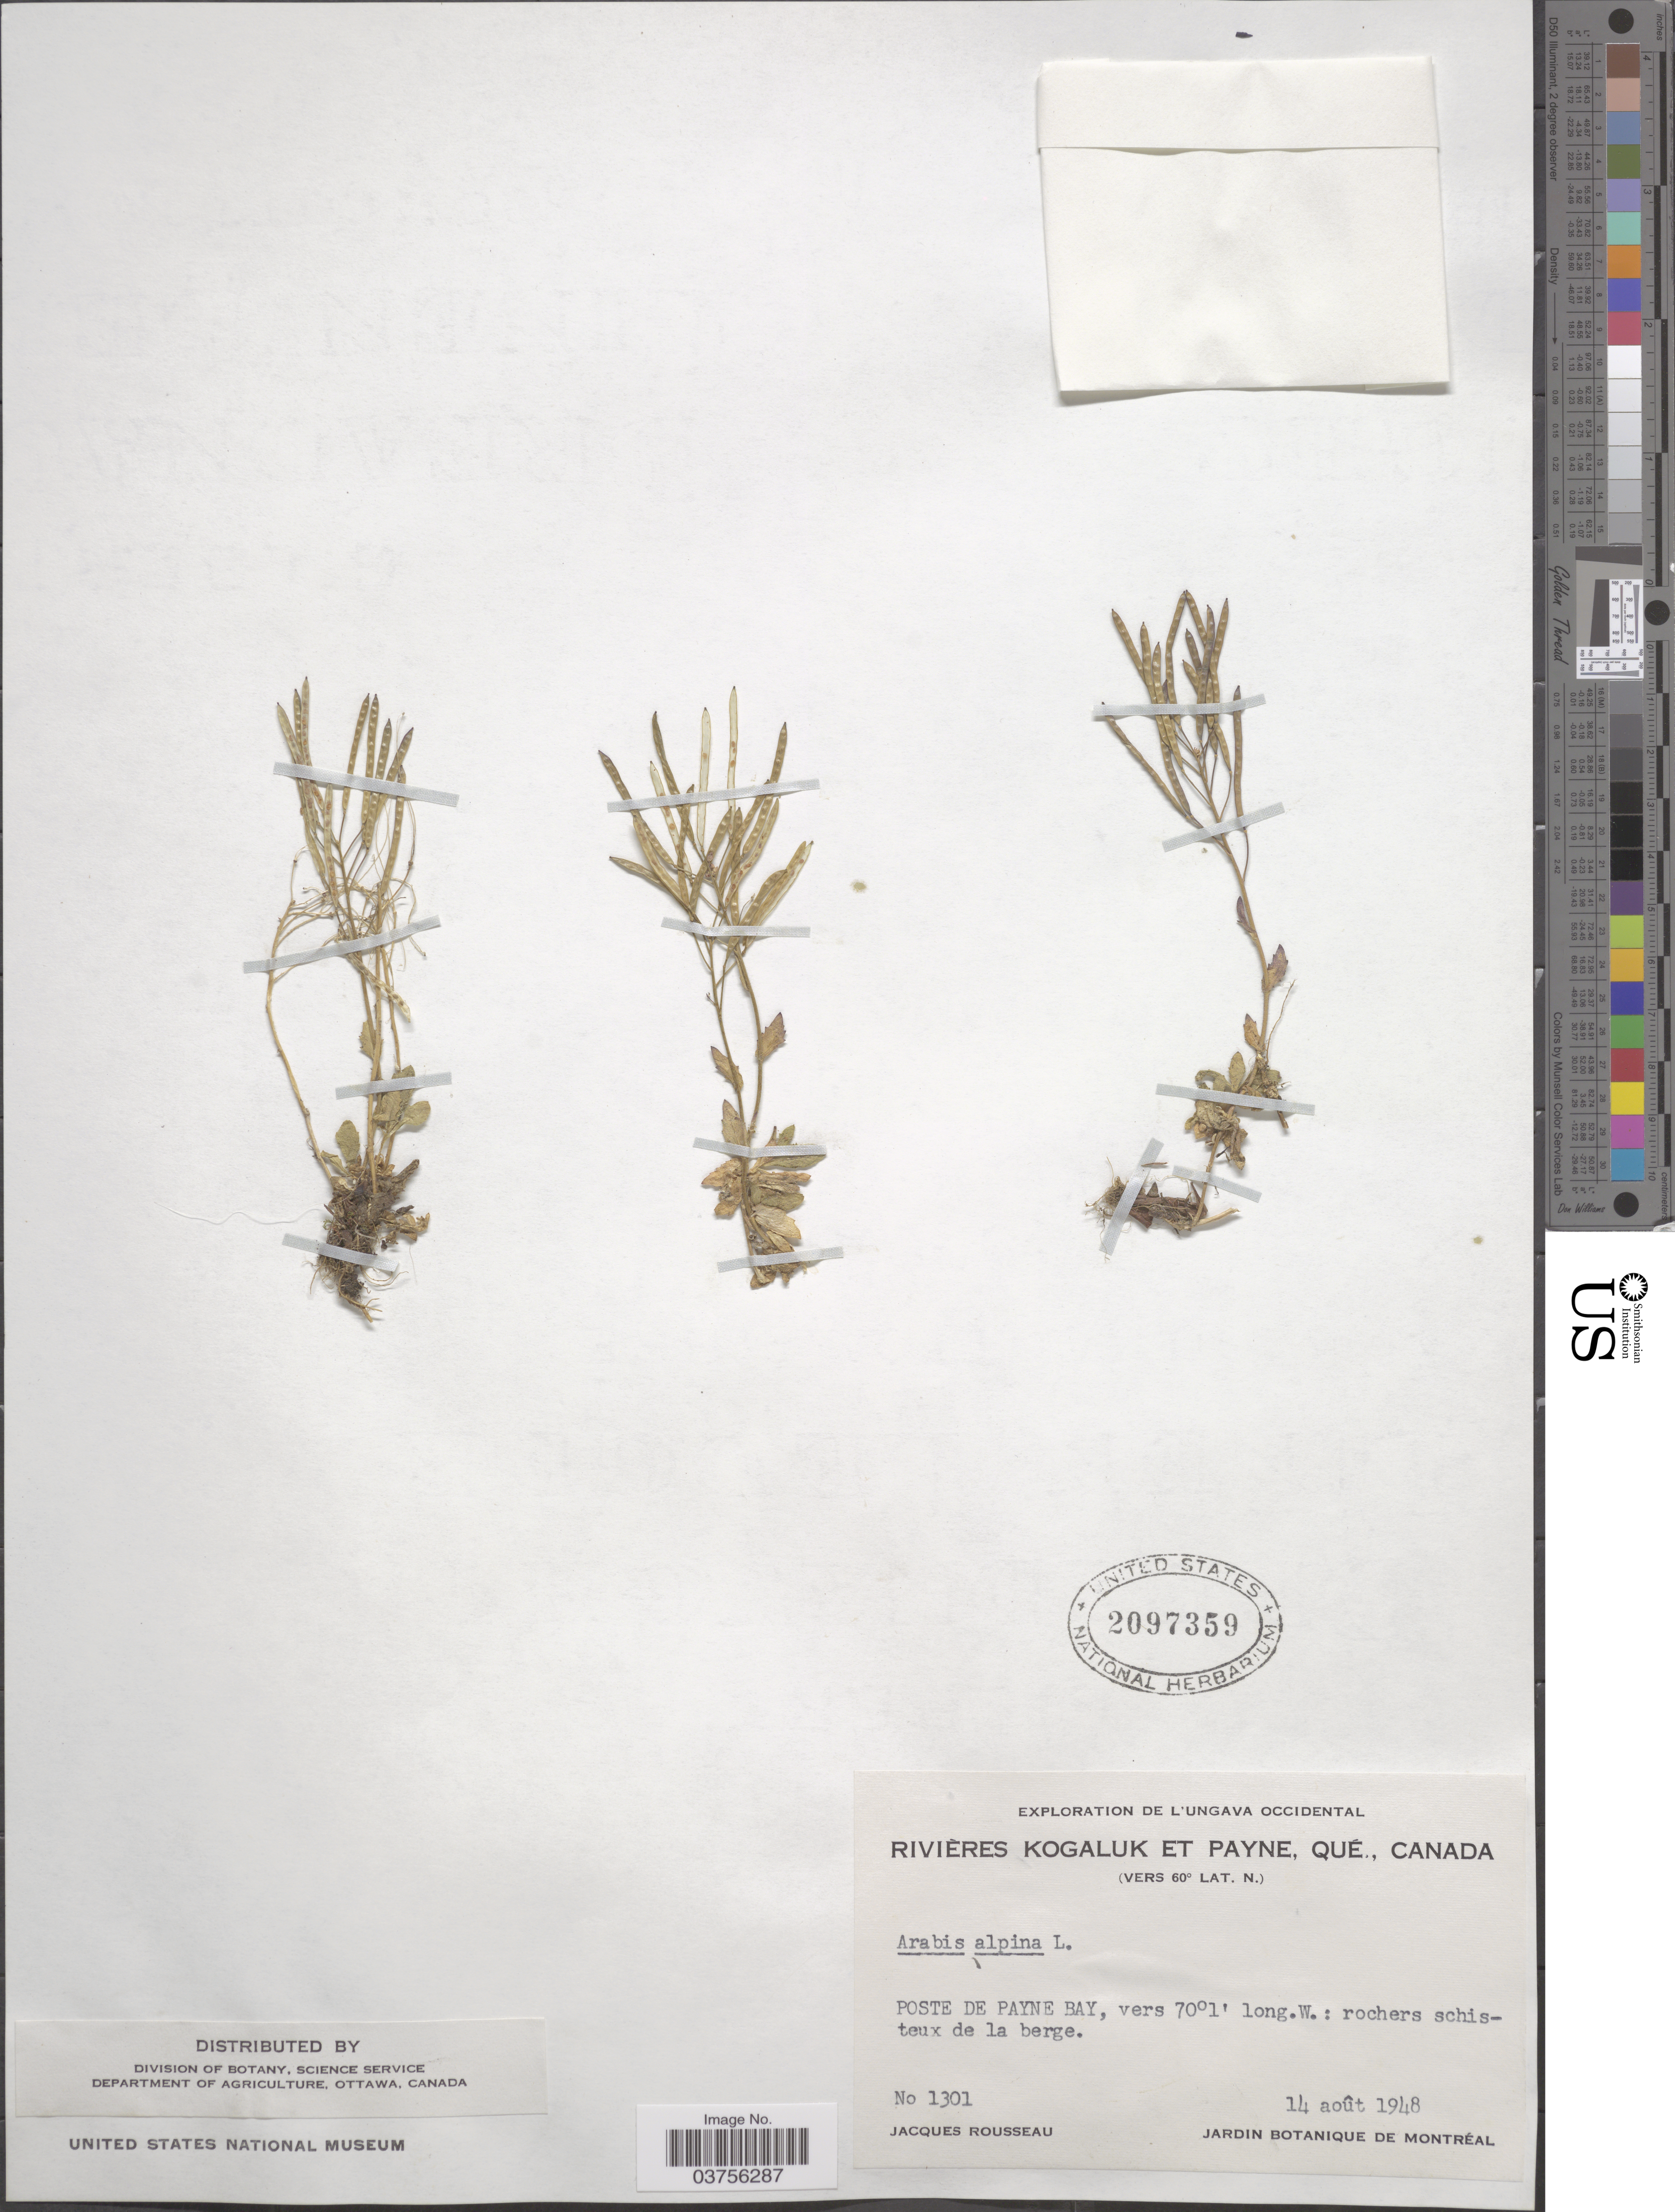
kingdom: Plantae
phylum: Tracheophyta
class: Magnoliopsida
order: Brassicales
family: Brassicaceae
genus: Arabis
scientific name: Arabis alpina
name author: L.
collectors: J. Rousseau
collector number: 1301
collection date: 1948-08-14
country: Canada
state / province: Quebec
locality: Ungava Occidental. Rivières Kogaluk et Payne. Poste de Payne Bay.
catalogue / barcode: US 2097359